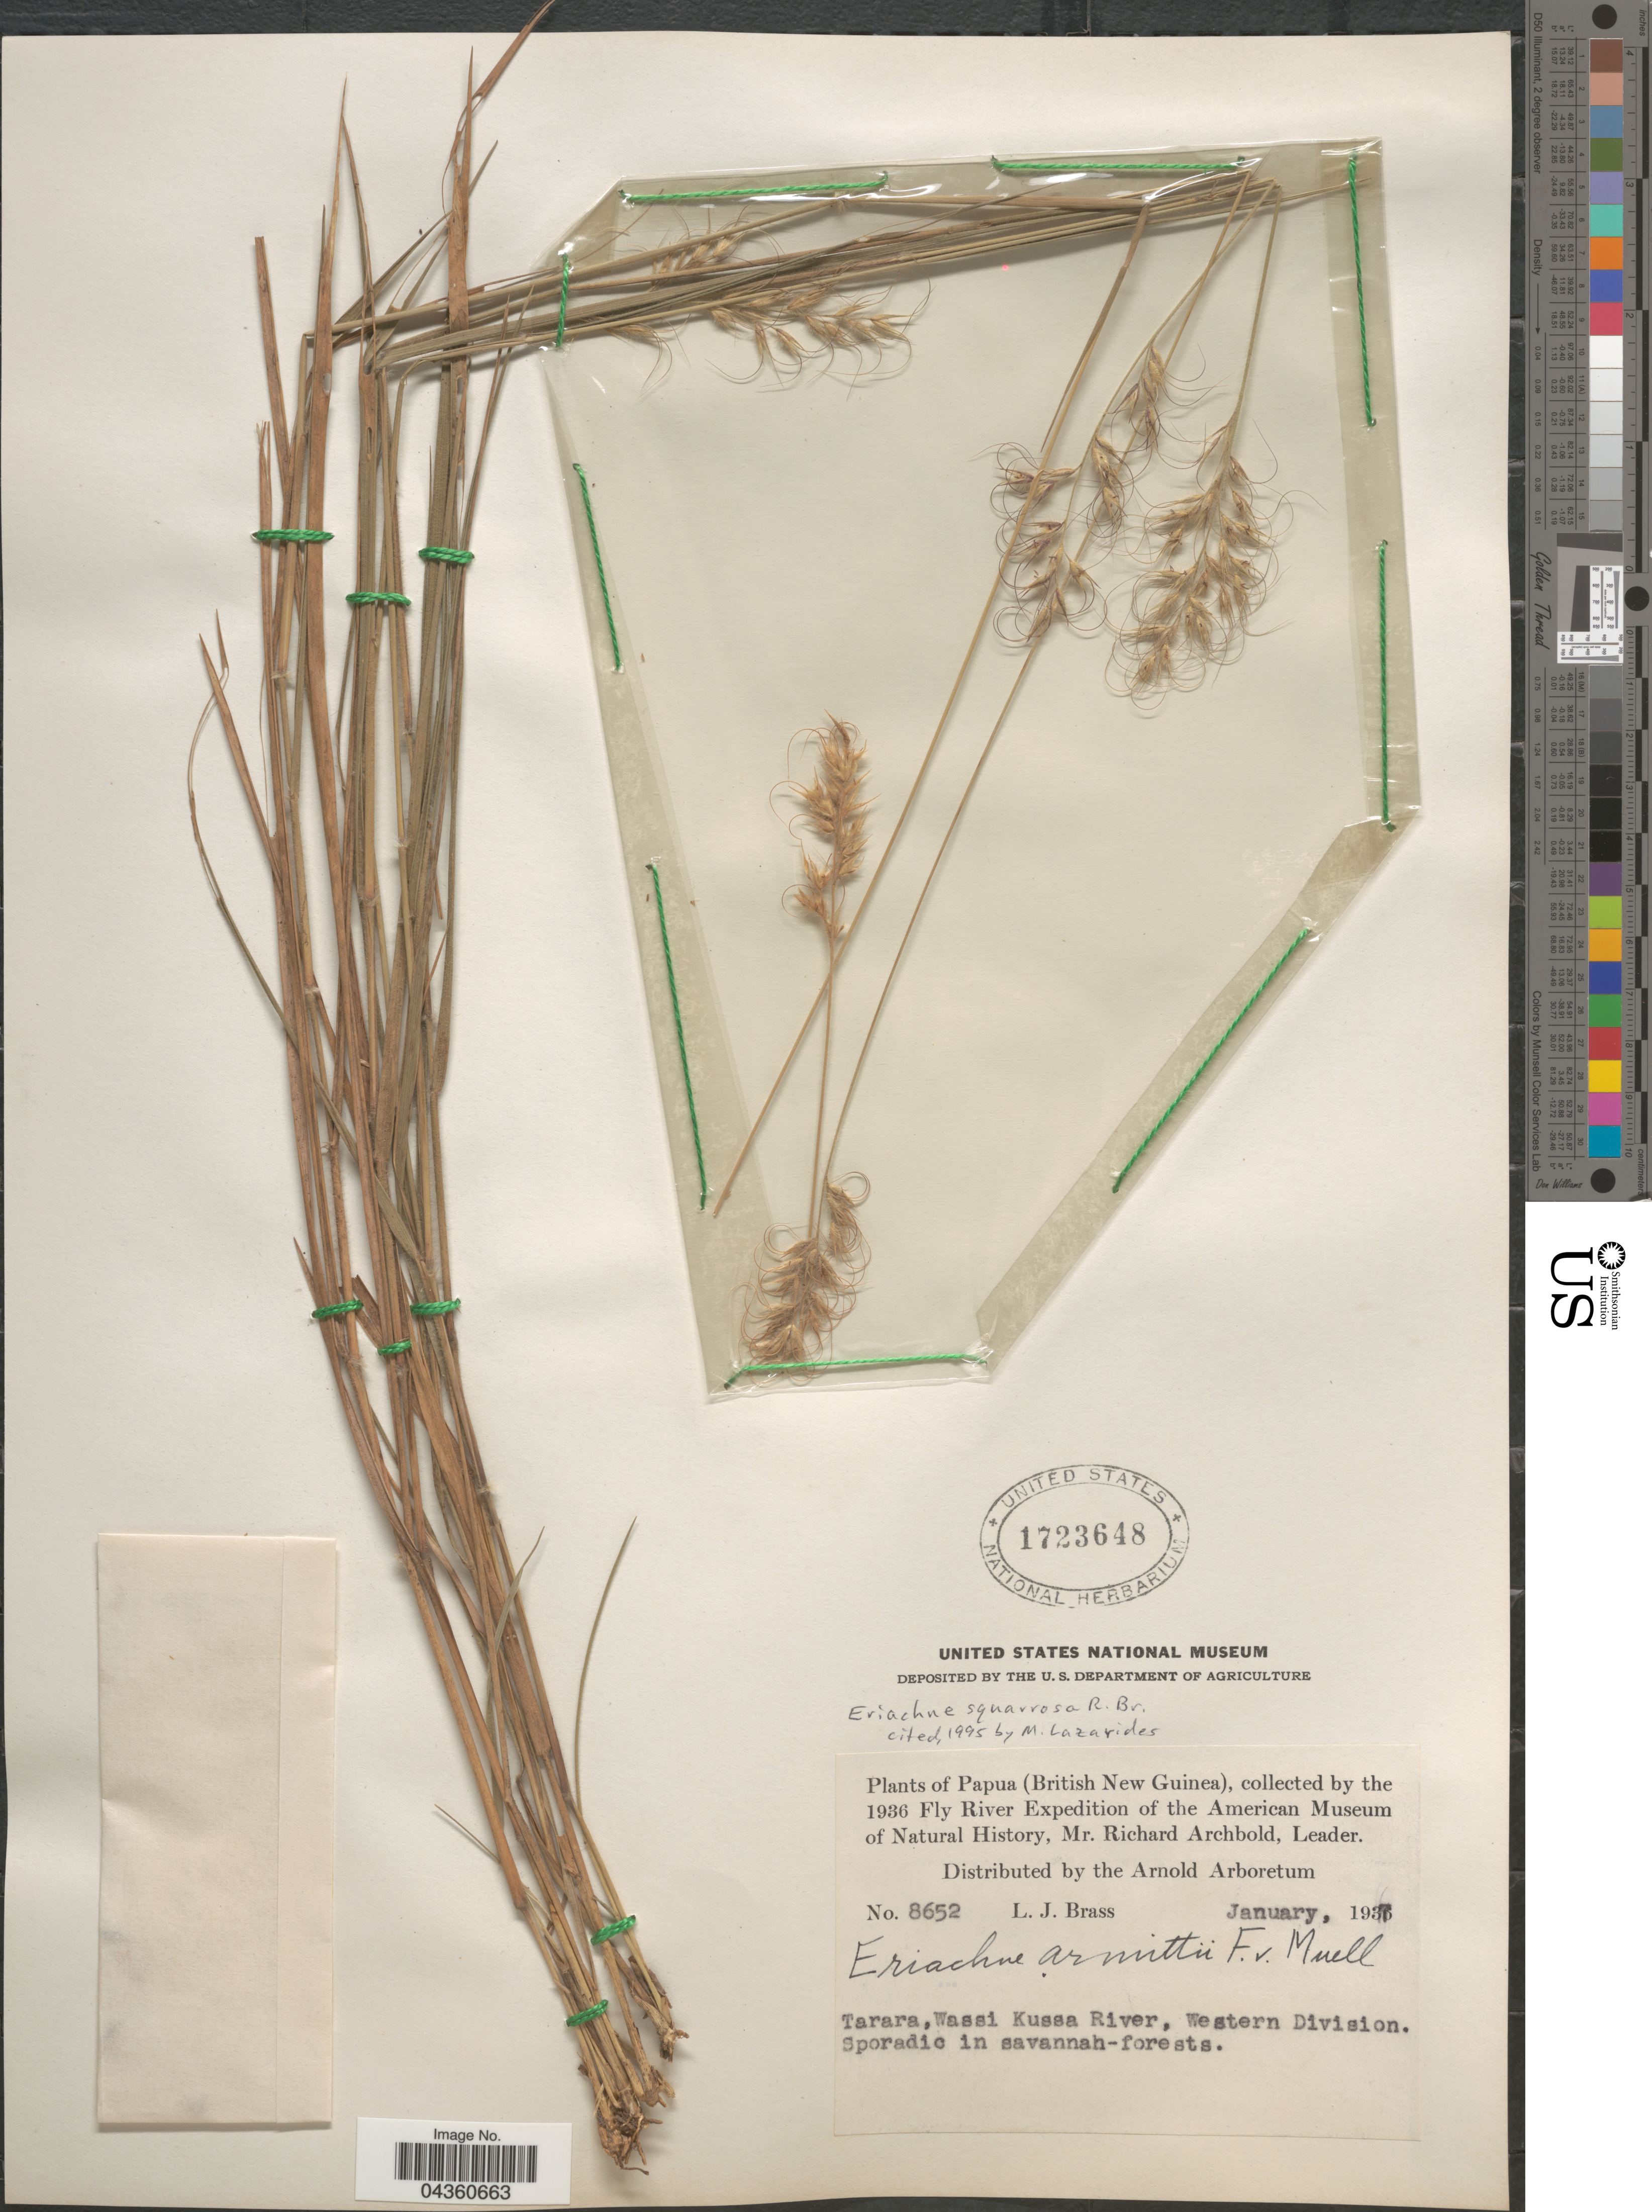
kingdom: Plantae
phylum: Tracheophyta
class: Liliopsida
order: Poales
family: Poaceae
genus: Eriachne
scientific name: Eriachne triseta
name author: Nees ex Steud.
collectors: L. J. Brass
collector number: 8652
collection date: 1937-01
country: Papua New Guinea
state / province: Manus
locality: Papua (British New Guinea). 1936 Fly River Expedition of the American Museum of Natural History. Tarara, Wassi Kussa River, Western Division. Sporadic in savannah-forests.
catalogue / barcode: US 1723648